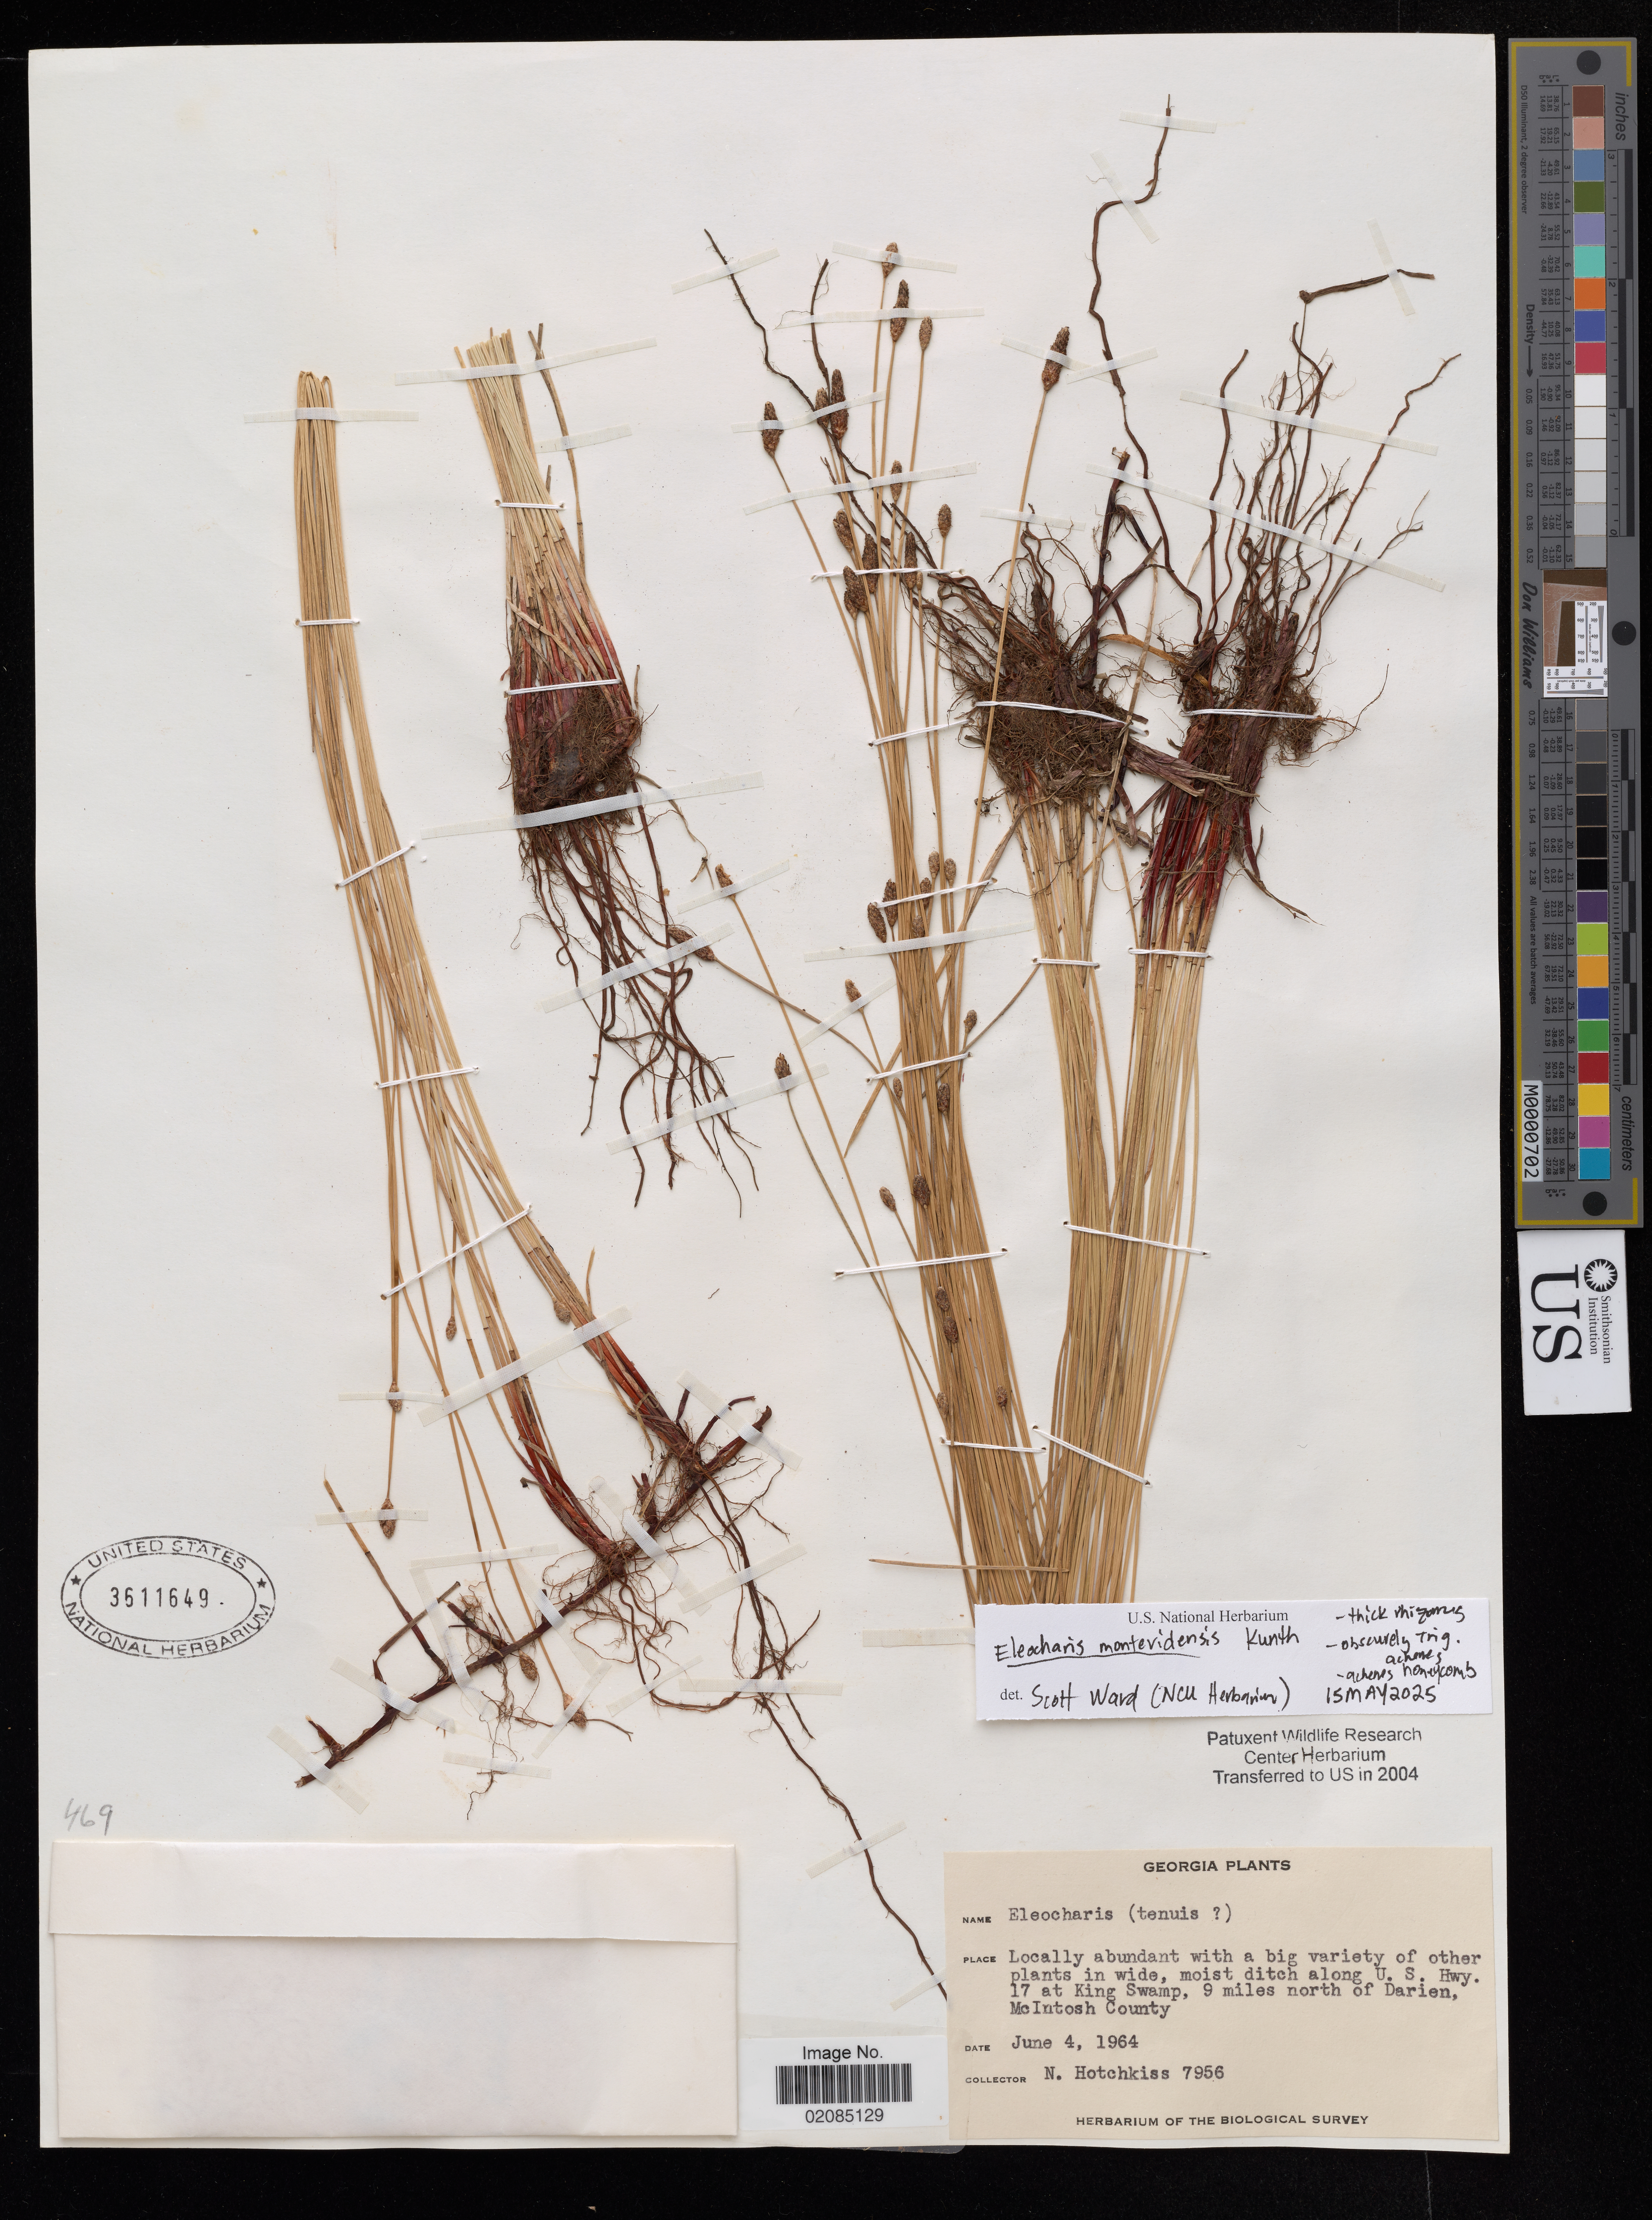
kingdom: Plantae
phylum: Tracheophyta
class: Liliopsida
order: Poales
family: Cyperaceae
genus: Eleocharis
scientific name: Eleocharis montevidensis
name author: Kunth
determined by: Ward, Scott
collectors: N. Hotchkiss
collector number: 7956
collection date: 1964-06-04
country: United States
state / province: Georgia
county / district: McIntosh Co.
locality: Moist ditch along U.S. Hwy. 17 at King Swamp, 9 miles north of Darien.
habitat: Moist ditch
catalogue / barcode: US 3611649